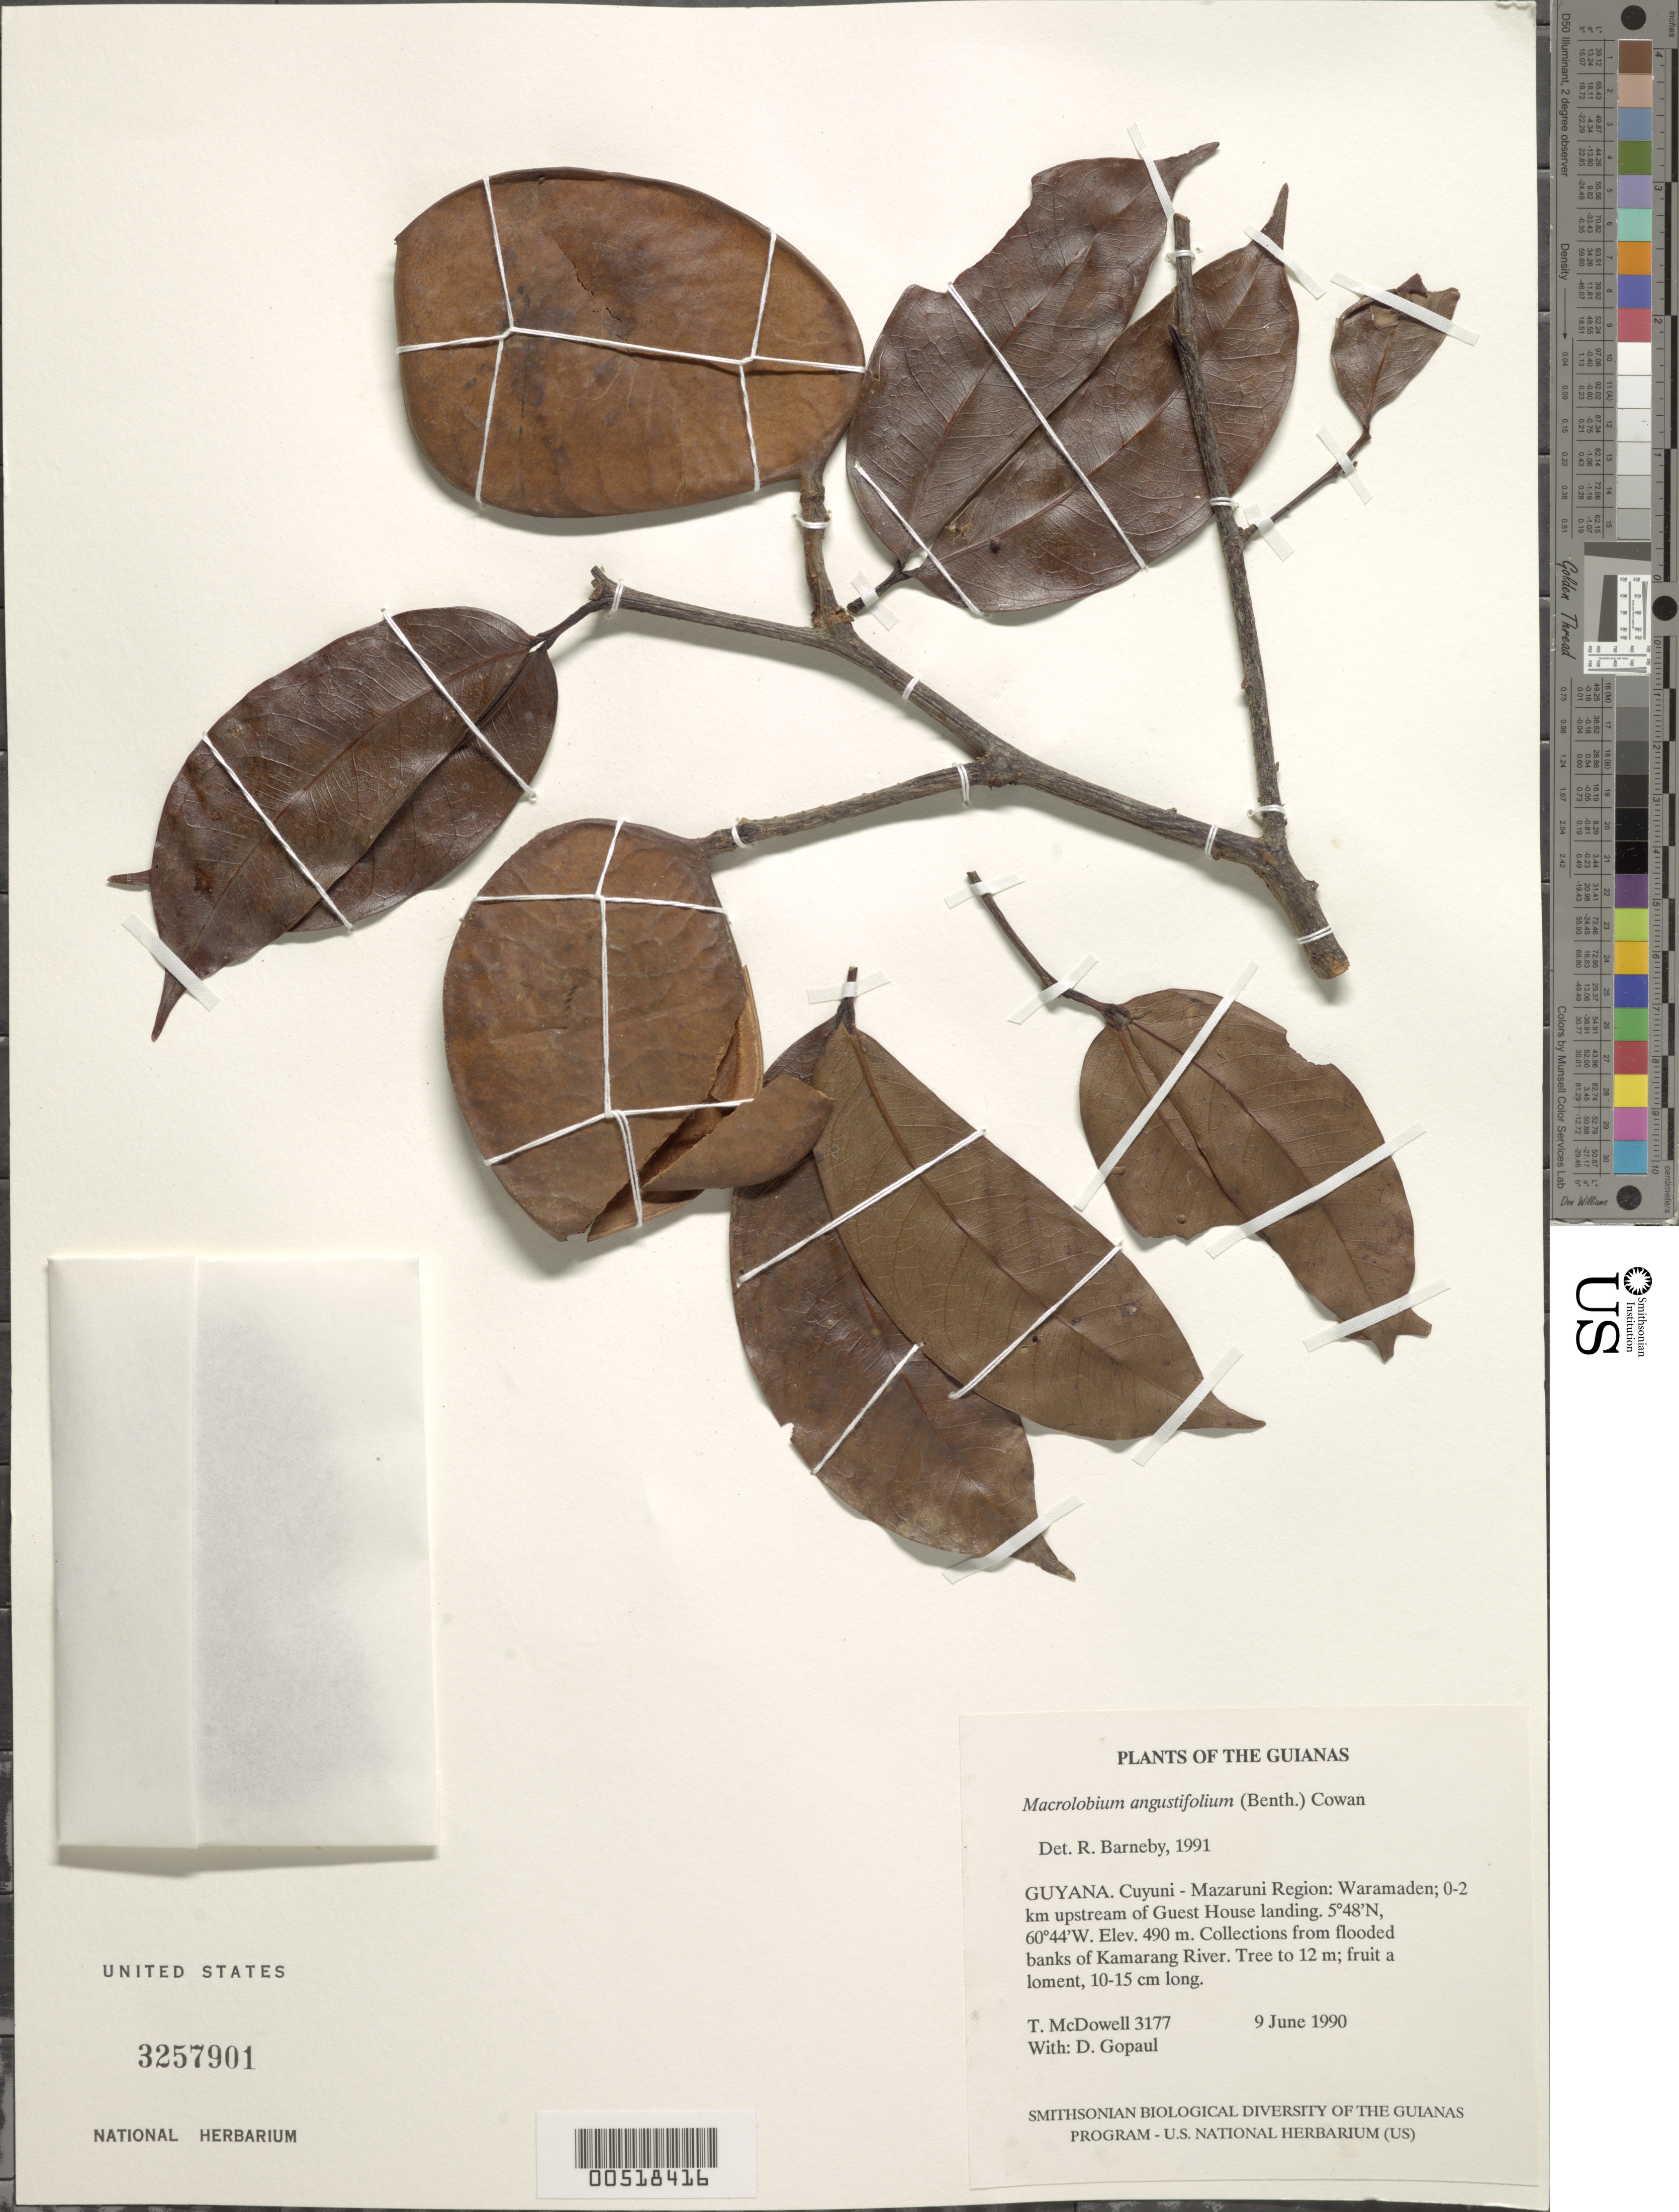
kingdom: Plantae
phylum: Tracheophyta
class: Magnoliopsida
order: Fabales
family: Fabaceae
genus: Macrolobium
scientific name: Macrolobium bifolium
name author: (Aubl.) Pers.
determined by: Trujillo, A. M.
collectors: T. McDowell & D. Gopaul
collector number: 3177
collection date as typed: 9 June 1990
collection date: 1990-06-09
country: Guyana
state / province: Cuyuni-Mazaruni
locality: Waramaden, Kamarang River 0-2 km upstream of Guest House landing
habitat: Flooded river banks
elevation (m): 490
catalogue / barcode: US 3257901